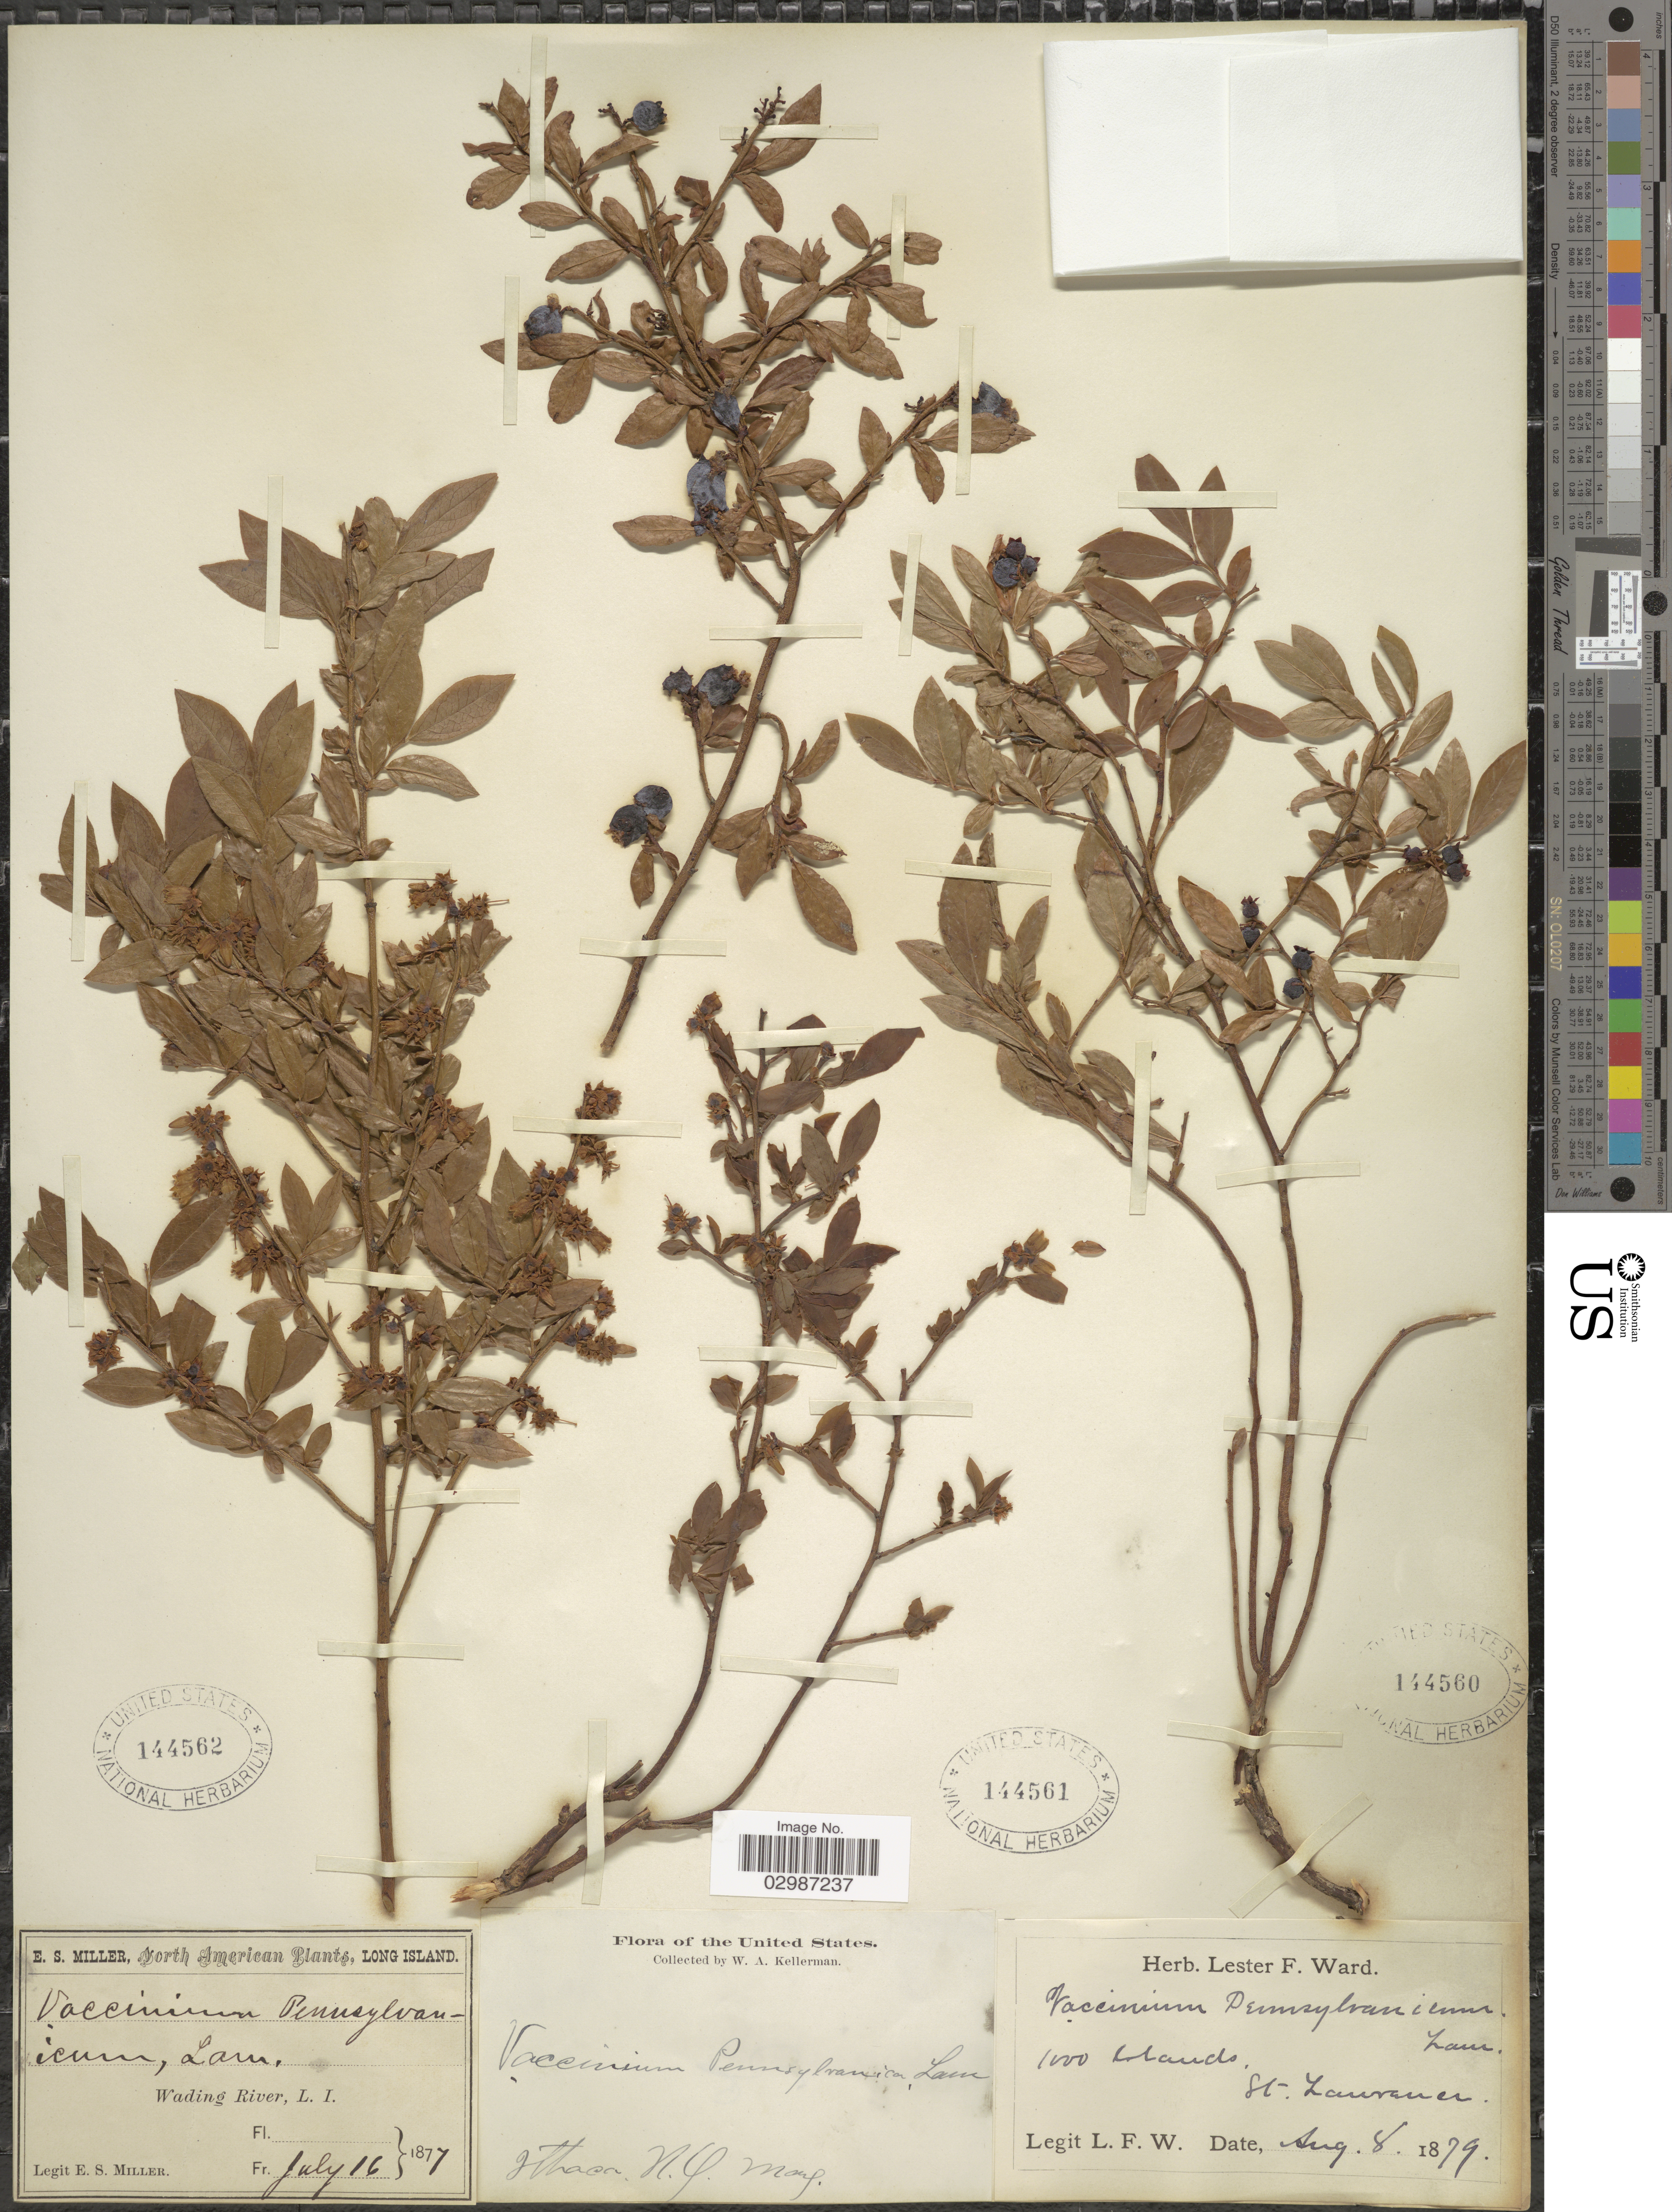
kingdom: Plantae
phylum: Tracheophyta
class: Magnoliopsida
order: Ericales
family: Ericaceae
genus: Vaccinium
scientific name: Vaccinium angustifolium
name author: Aiton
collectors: L. F. Ward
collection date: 1879-08-08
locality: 1000 Islands, St. Lawrence.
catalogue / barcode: US 144560-3